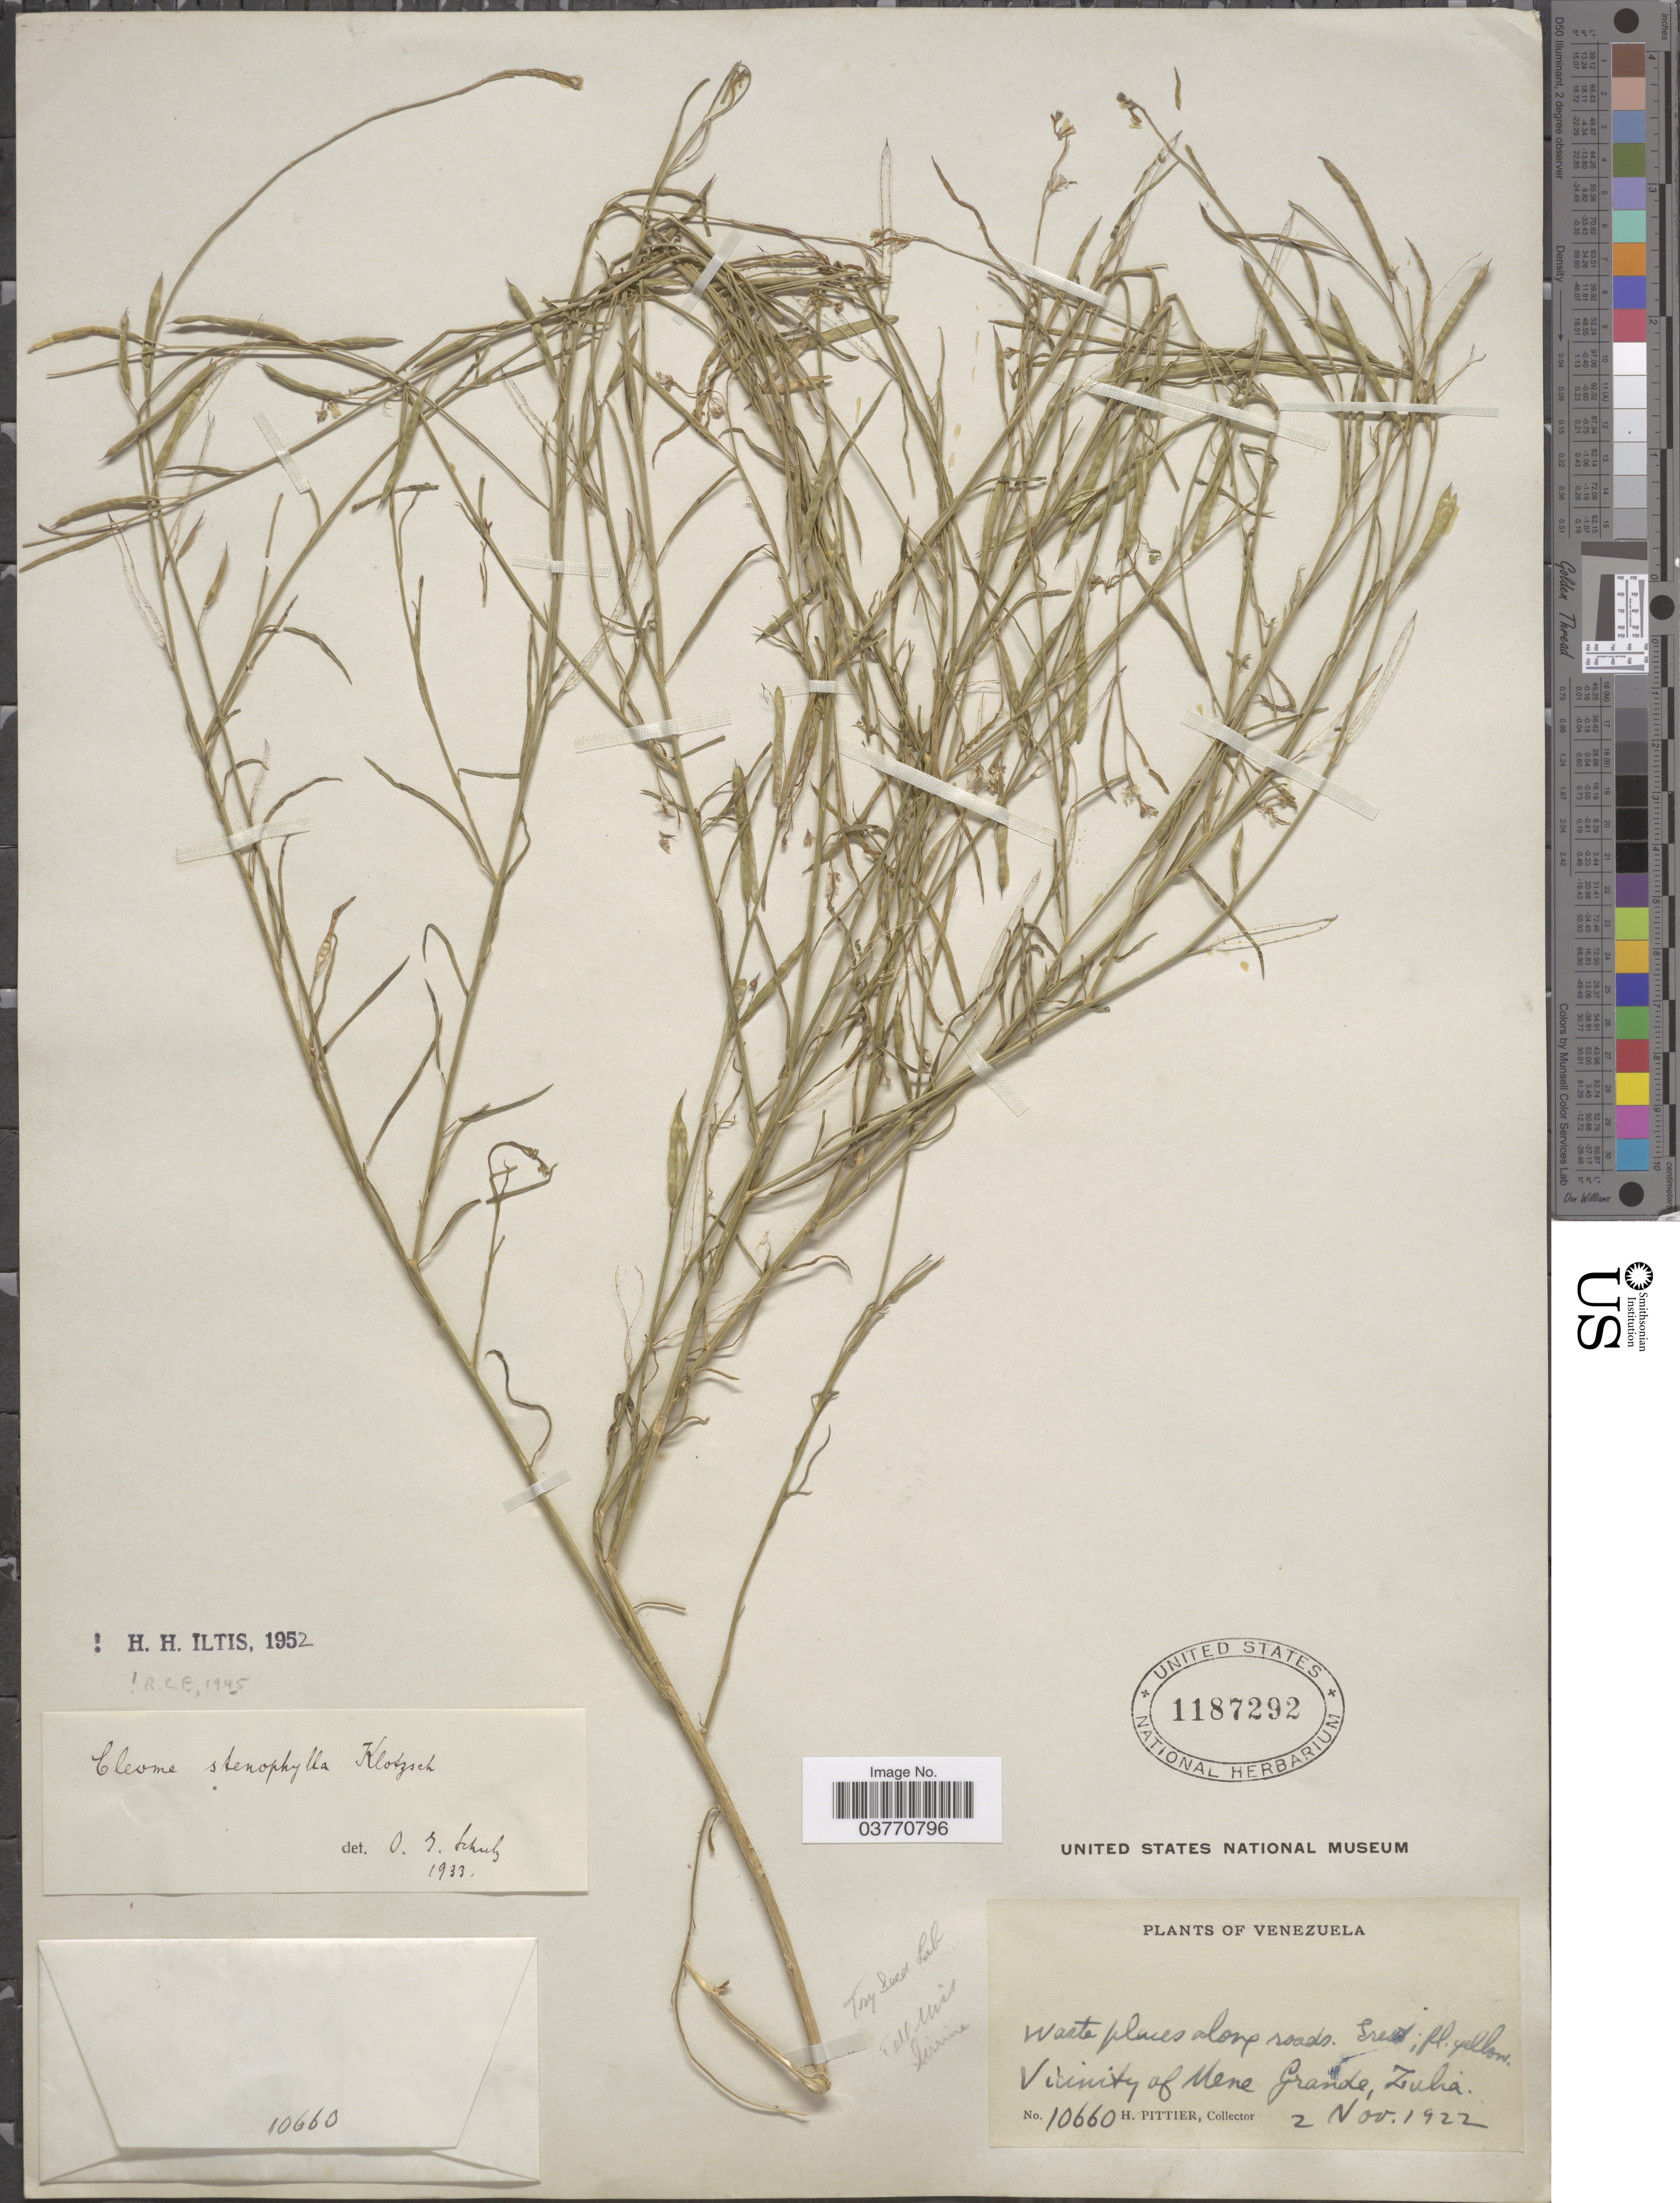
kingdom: Plantae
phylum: Tracheophyta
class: Magnoliopsida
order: Brassicales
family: Cleomaceae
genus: Physostemon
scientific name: Physostemon stenophyllus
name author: (Klotzsch ex Urb.) Iltis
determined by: Strong, M. T., (US), Smithsonian Institution - National Museum of Natural History (UNITED STATES)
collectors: H. F. Pittier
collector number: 10660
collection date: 1922-11-02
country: Venezuela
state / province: Zulia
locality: Vicinity of Mene Grande.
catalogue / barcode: US 1187292